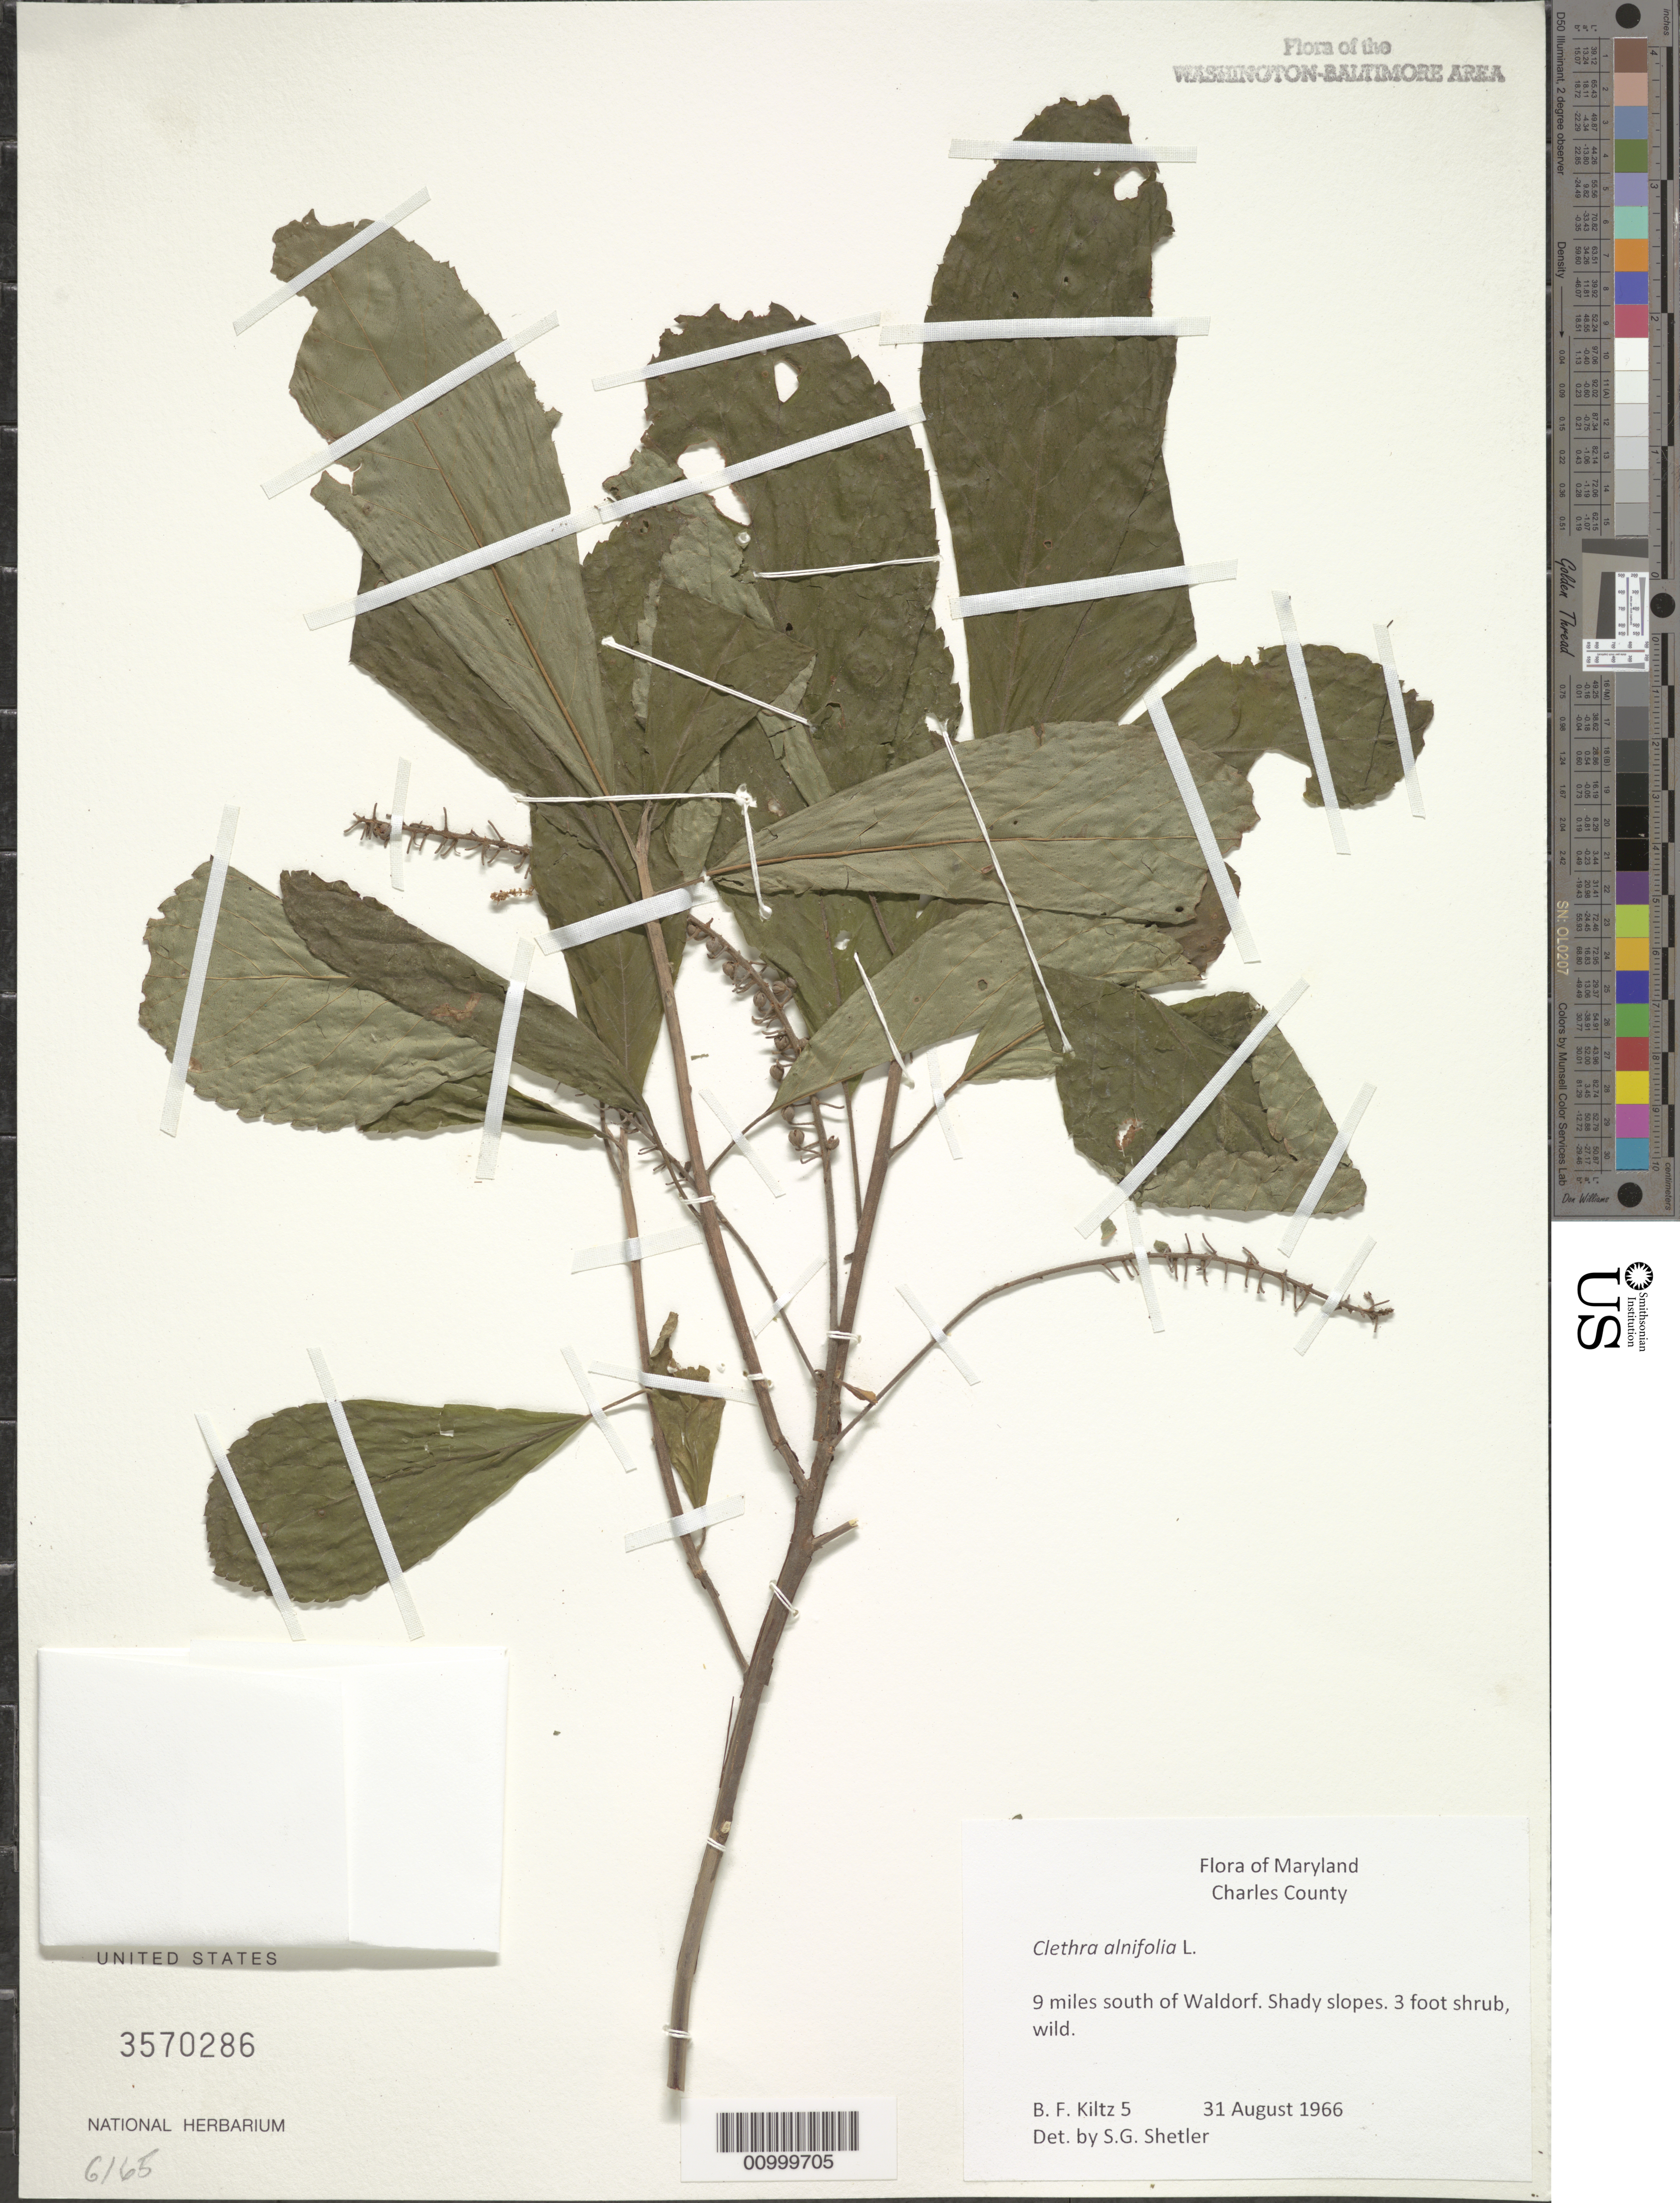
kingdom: Plantae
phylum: Tracheophyta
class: Magnoliopsida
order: Ericales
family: Clethraceae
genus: Clethra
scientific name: Clethra alnifolia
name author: L.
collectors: B. Kiltz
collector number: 5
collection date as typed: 31 August 1966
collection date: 1966-08-31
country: United States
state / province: Maryland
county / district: Charles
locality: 9 miles south of Waldorf.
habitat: Shady slopes.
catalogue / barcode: US 3570286